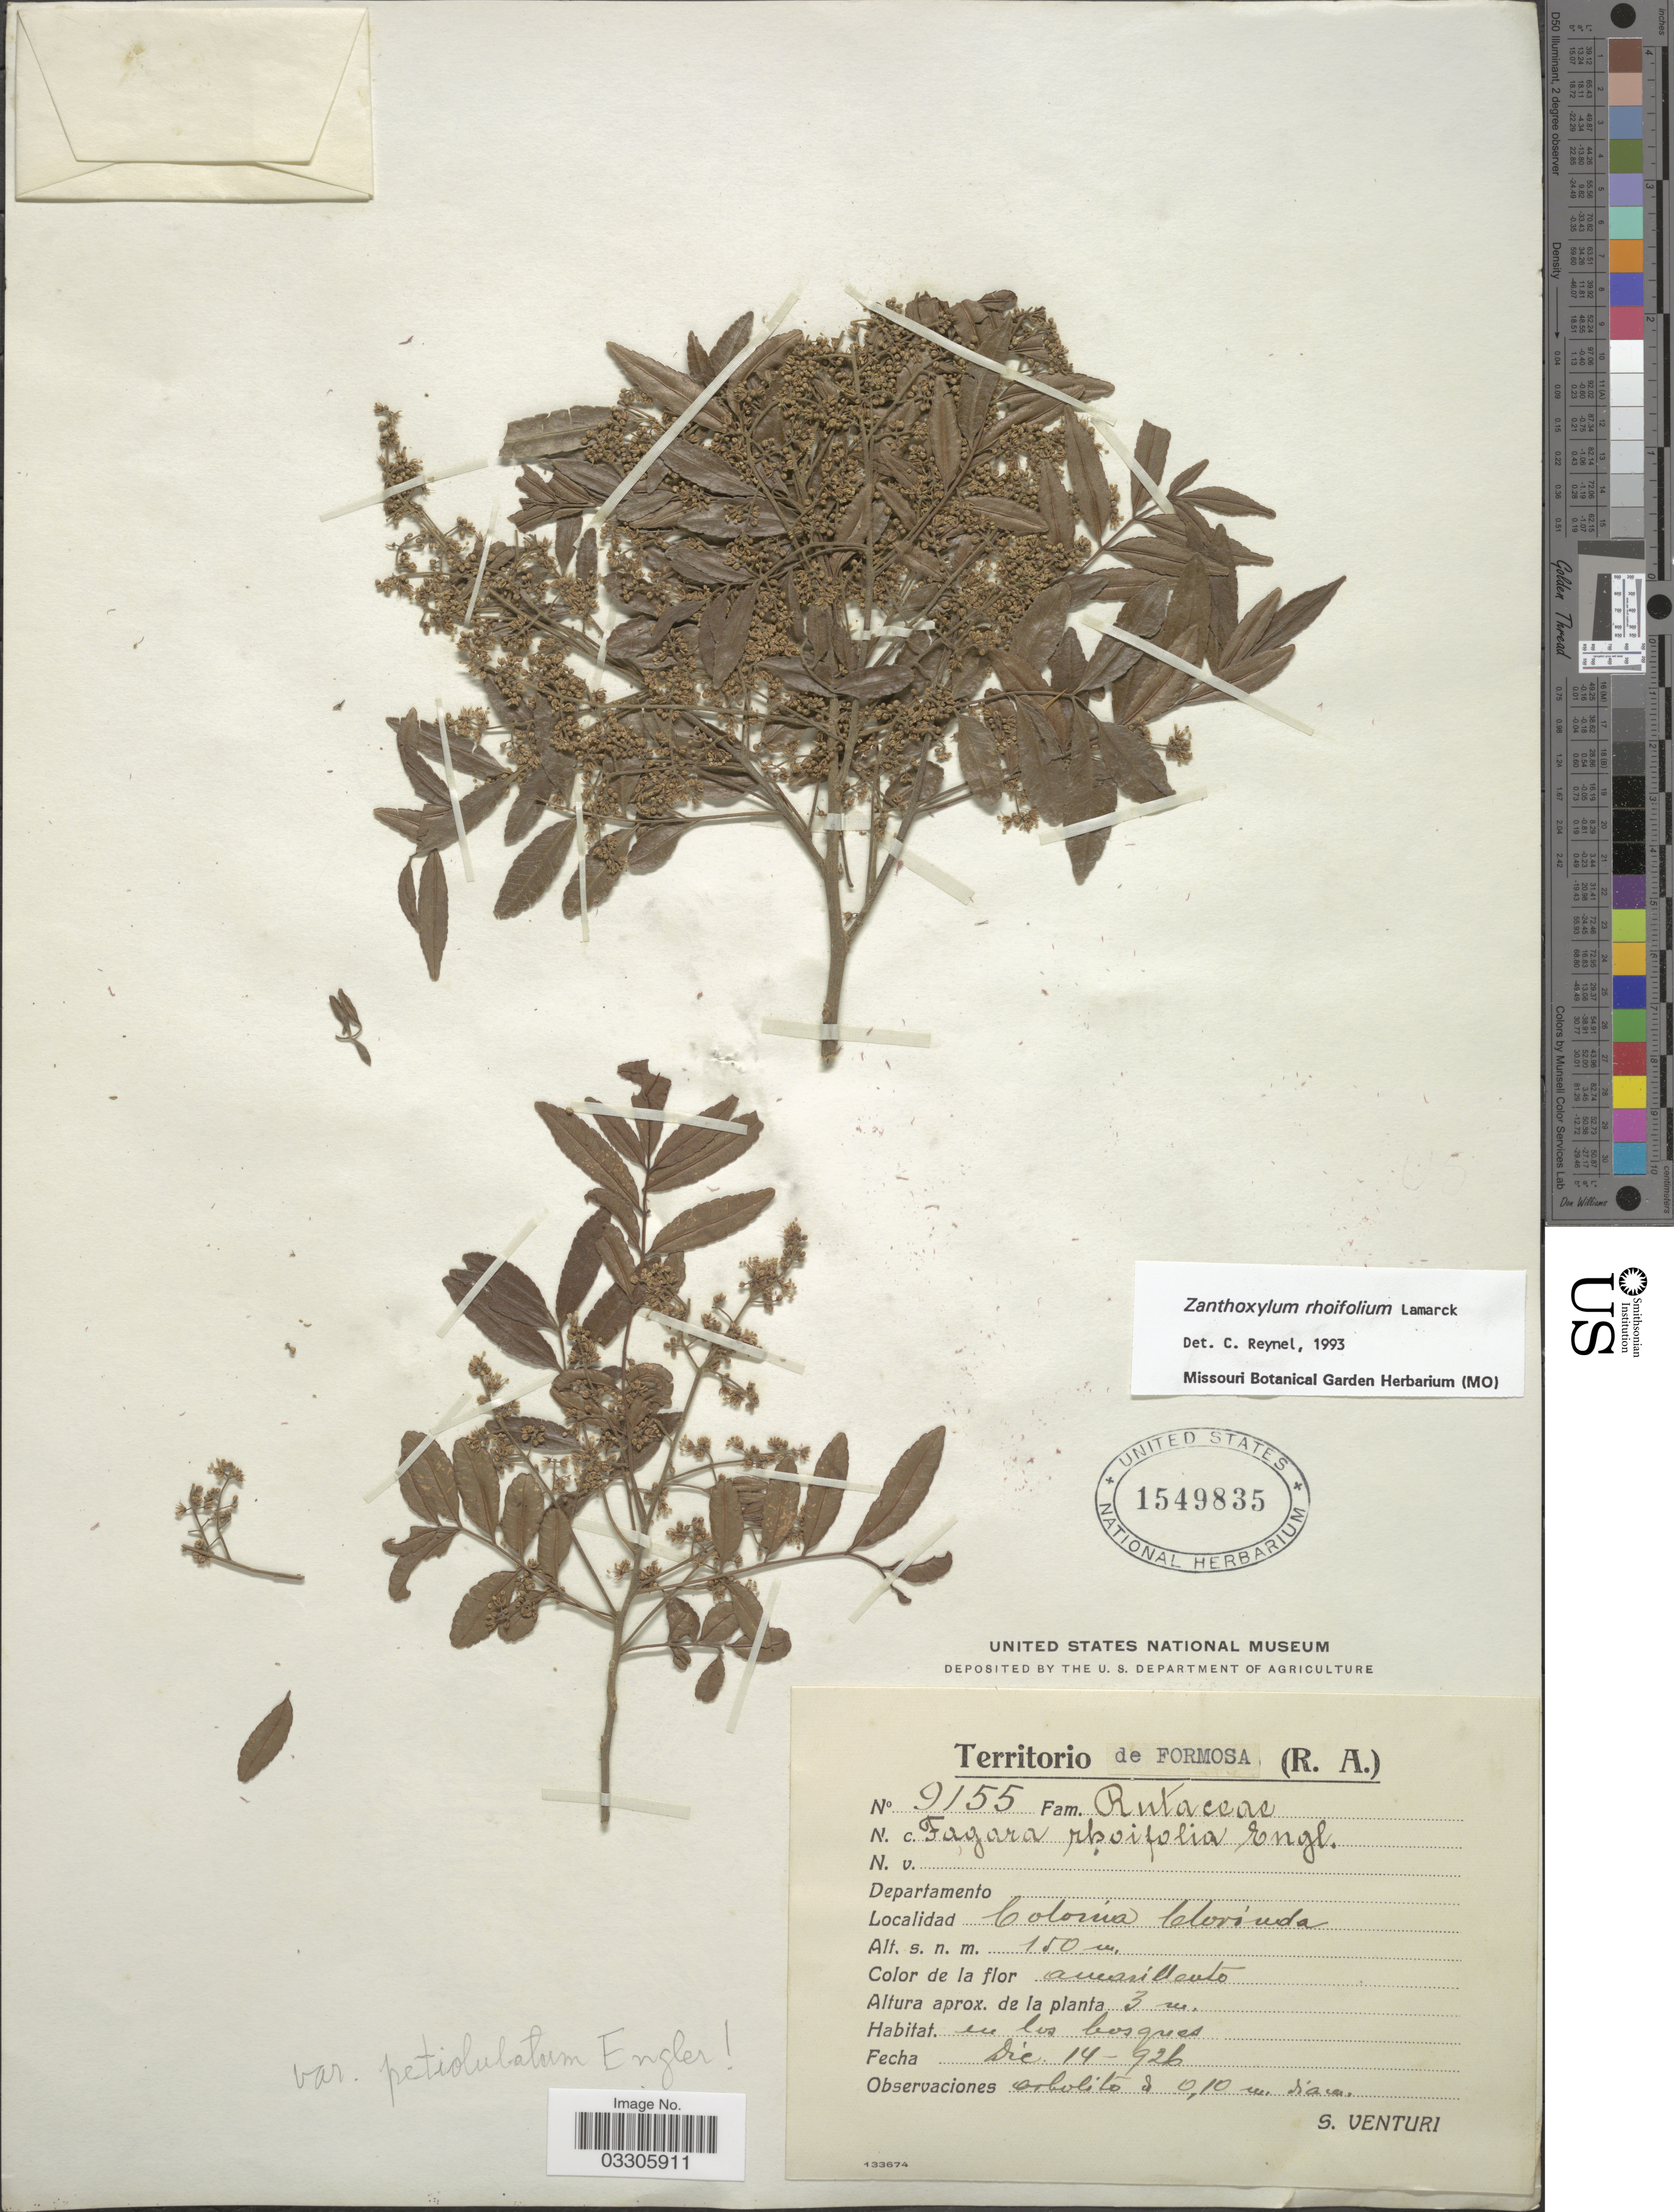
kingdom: Plantae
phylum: Tracheophyta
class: Magnoliopsida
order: Sapindales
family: Rutaceae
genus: Zanthoxylum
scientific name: Zanthoxylum rhoifolium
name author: Lam.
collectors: S. Venturi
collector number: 9155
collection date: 1926-12-14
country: Argentina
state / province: Formosa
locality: Territorio de Formosa, Colonia Clorinda.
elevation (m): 150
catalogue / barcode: US 1549835